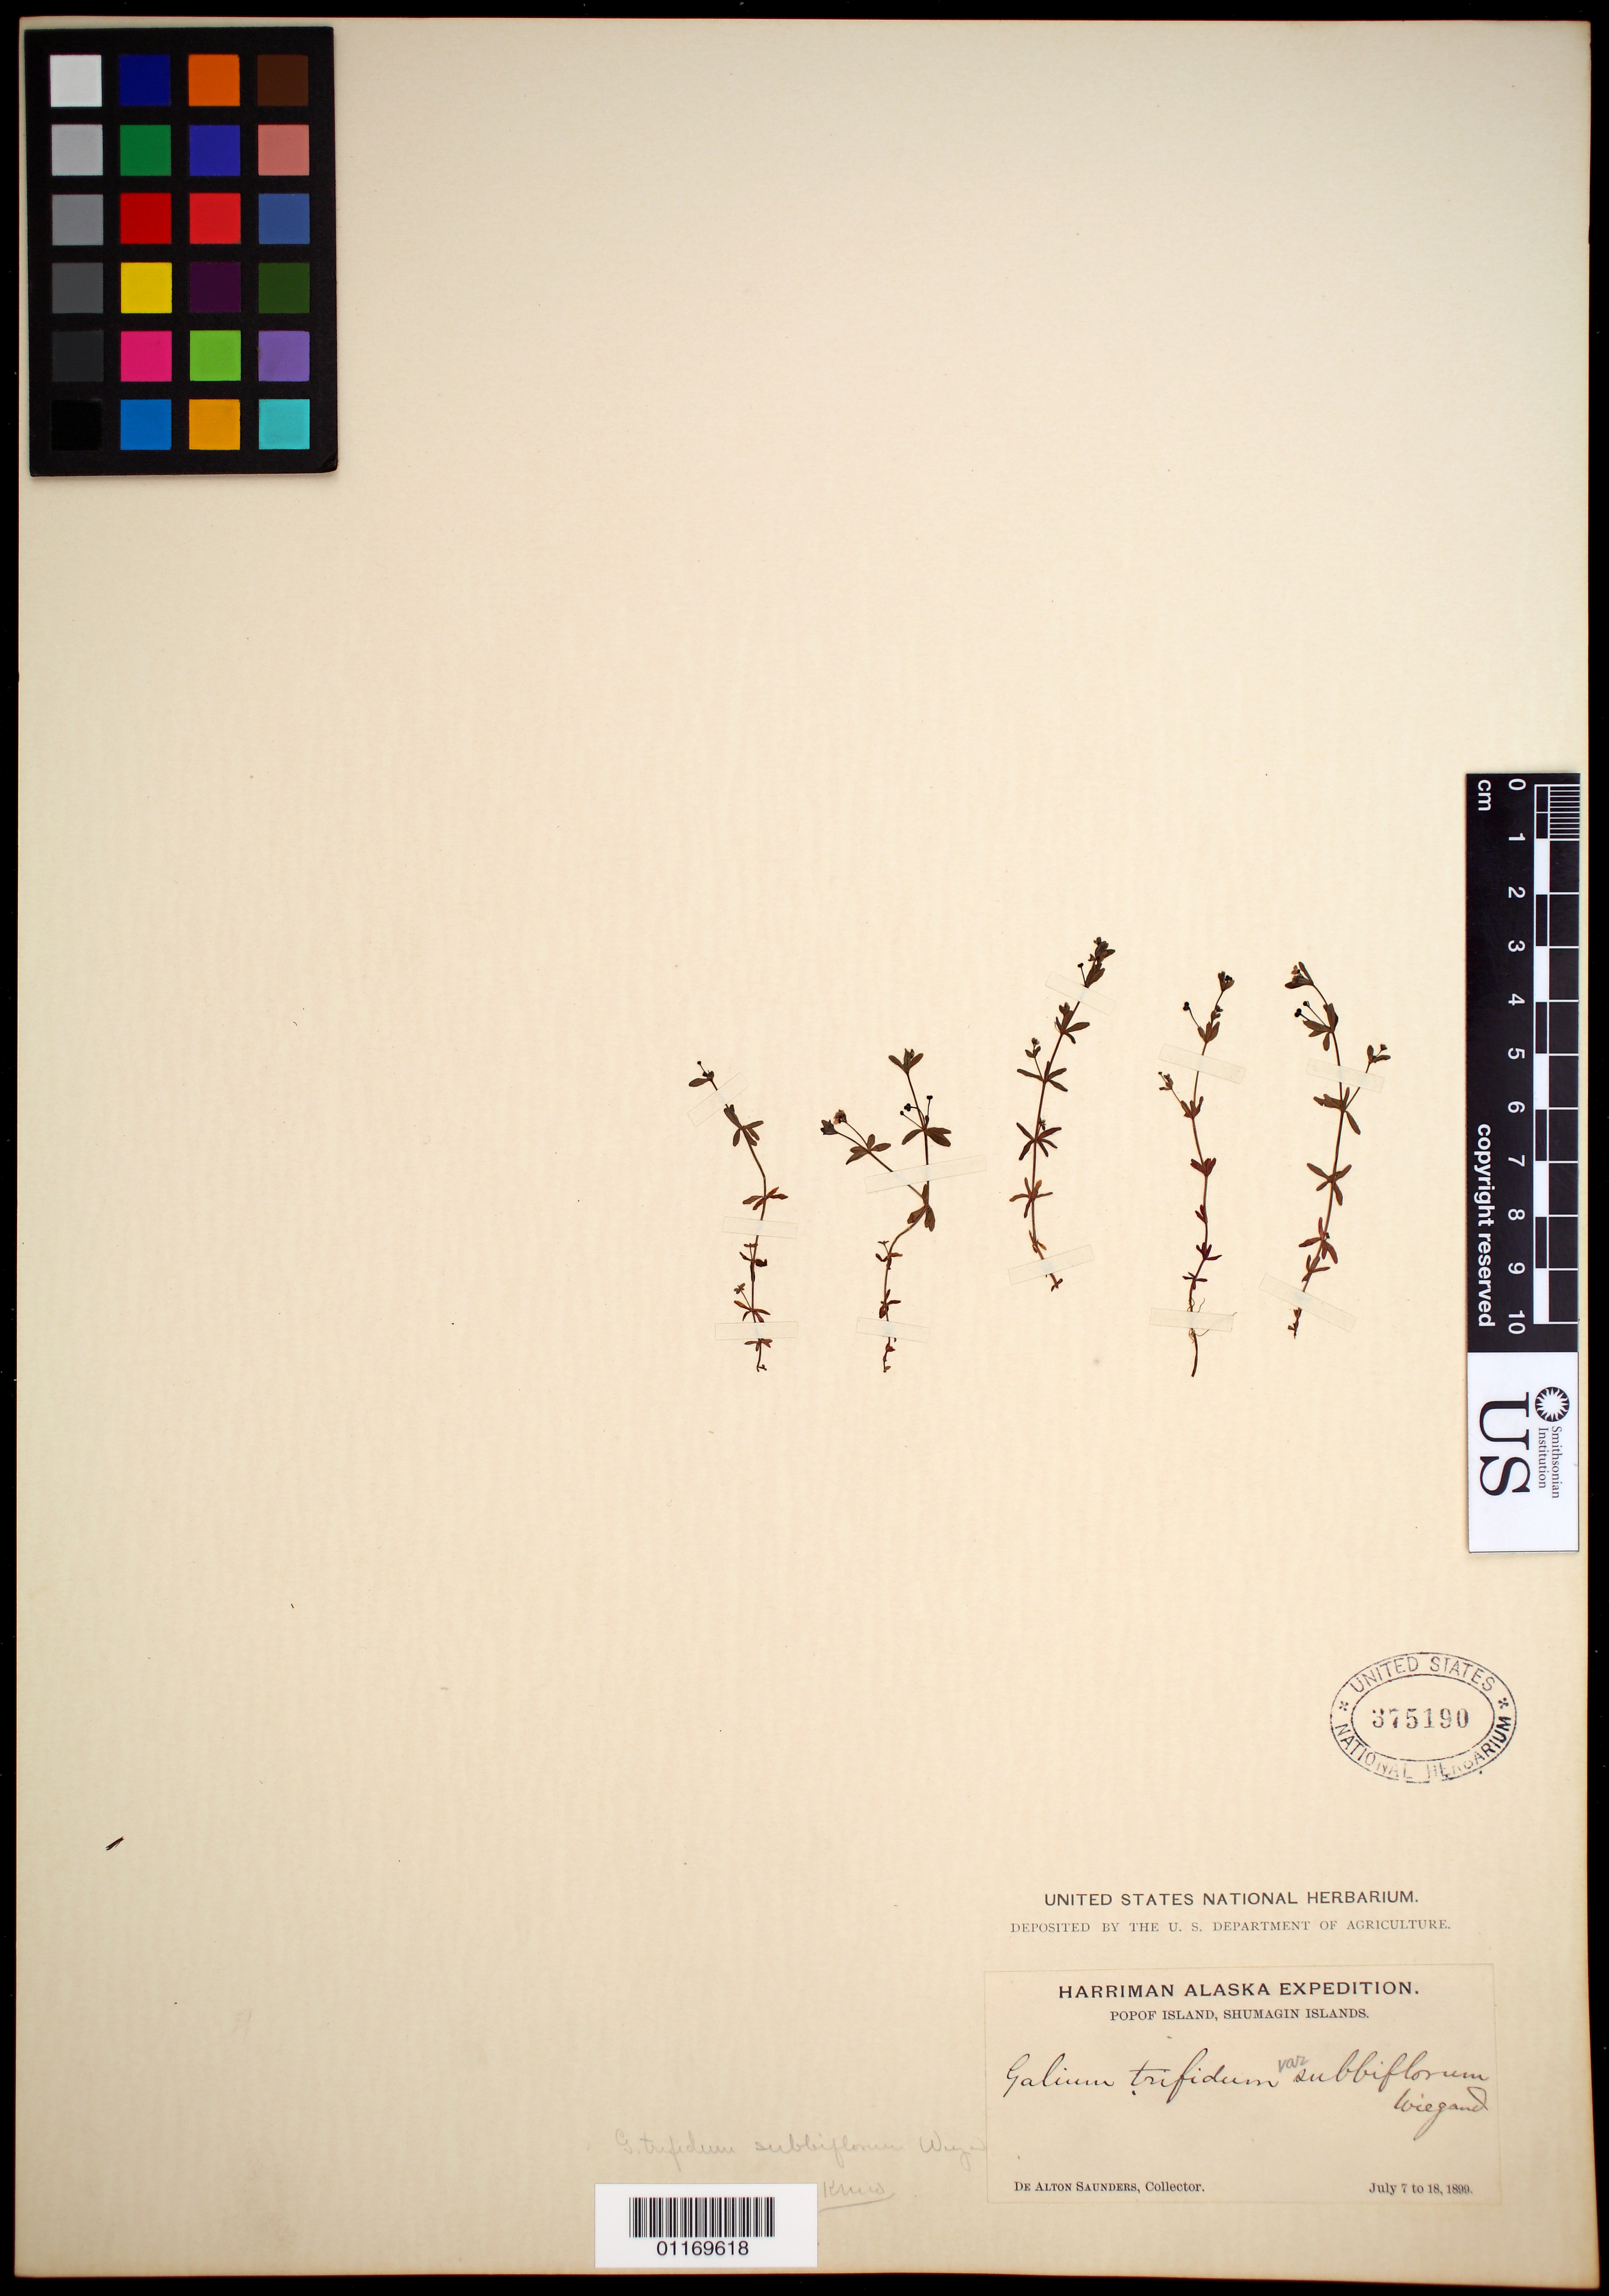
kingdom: Plantae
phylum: Tracheophyta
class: Magnoliopsida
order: Gentianales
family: Rubiaceae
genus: Galium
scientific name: Galium trifidum var. subbiflorum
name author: Wiegand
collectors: D. Saunders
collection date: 1899-07-07/1899-07-18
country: United States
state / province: Alaska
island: Popof Island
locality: Popof Island, Shumagin Islands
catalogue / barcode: US 375190